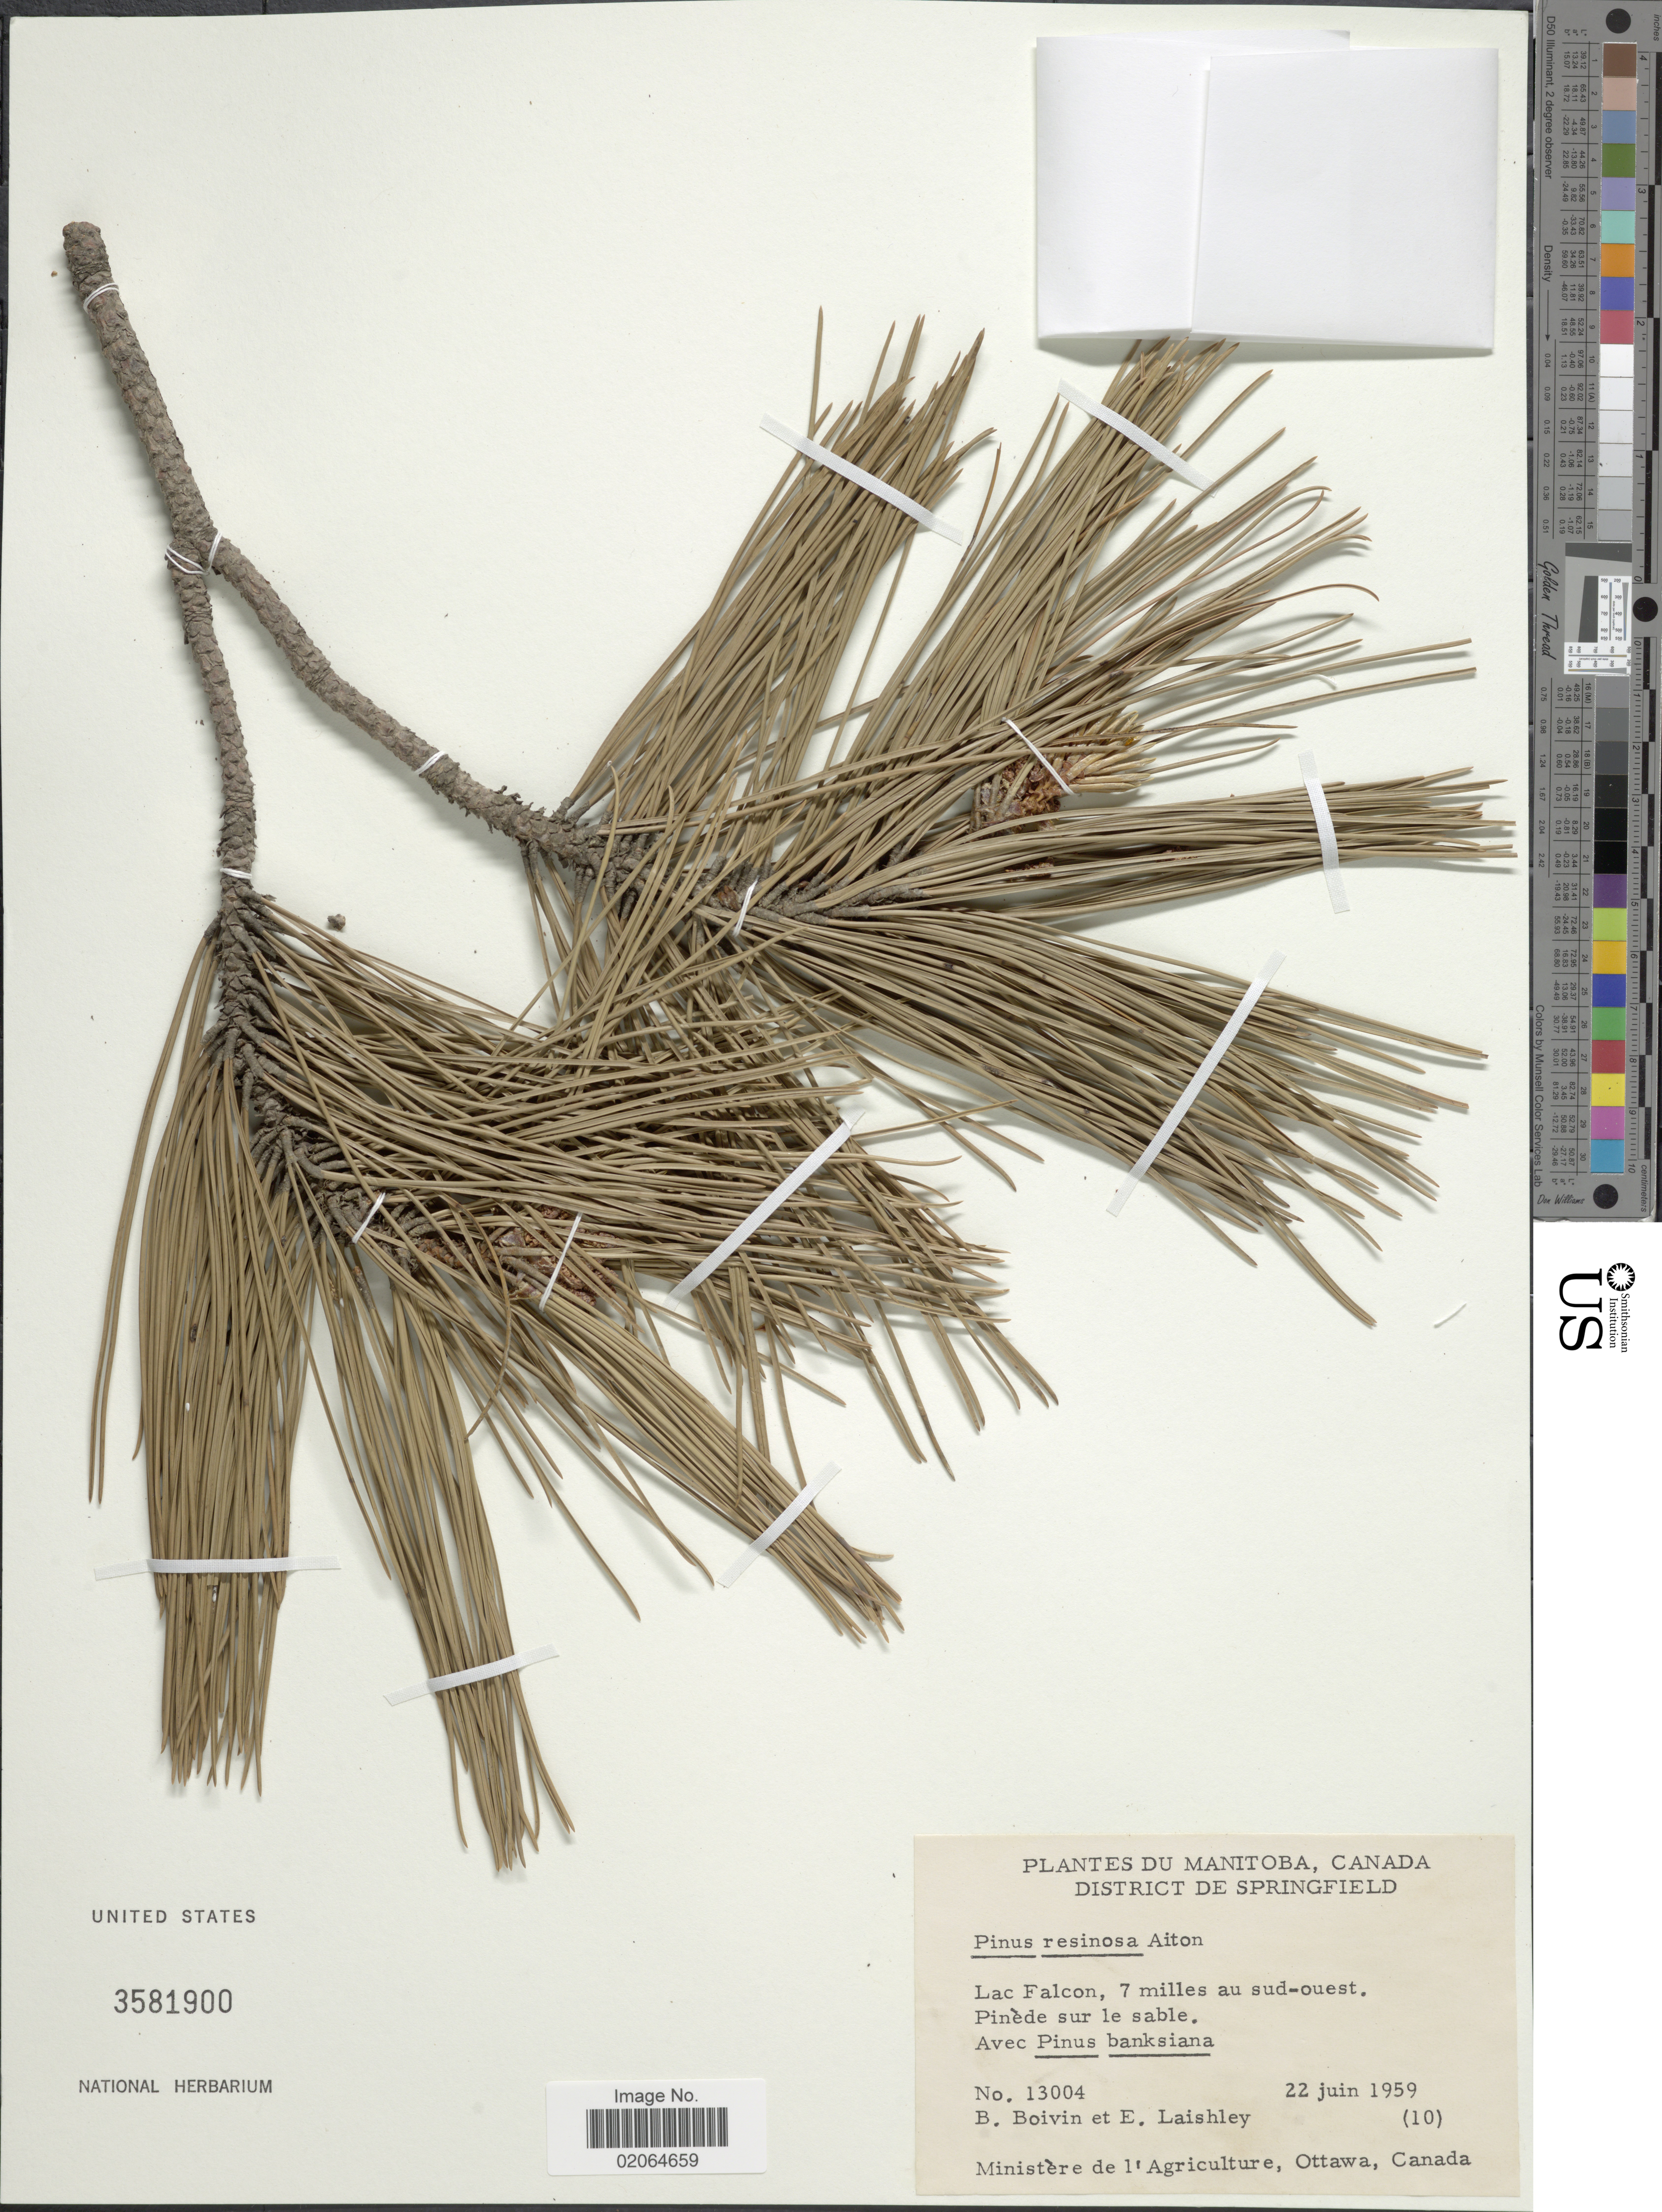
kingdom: Plantae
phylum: Tracheophyta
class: Pinopsida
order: Pinales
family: Pinaceae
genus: Pinus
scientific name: Pinus resinosa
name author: Aiton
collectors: J. R. B. Boivin & E. Laishley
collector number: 13004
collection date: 1959-06-22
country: Canada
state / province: Manitoba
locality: District de Springfield. Lac Falcon, 7 miles au sud- ouest. Pinede sur le sable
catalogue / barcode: US 3581900